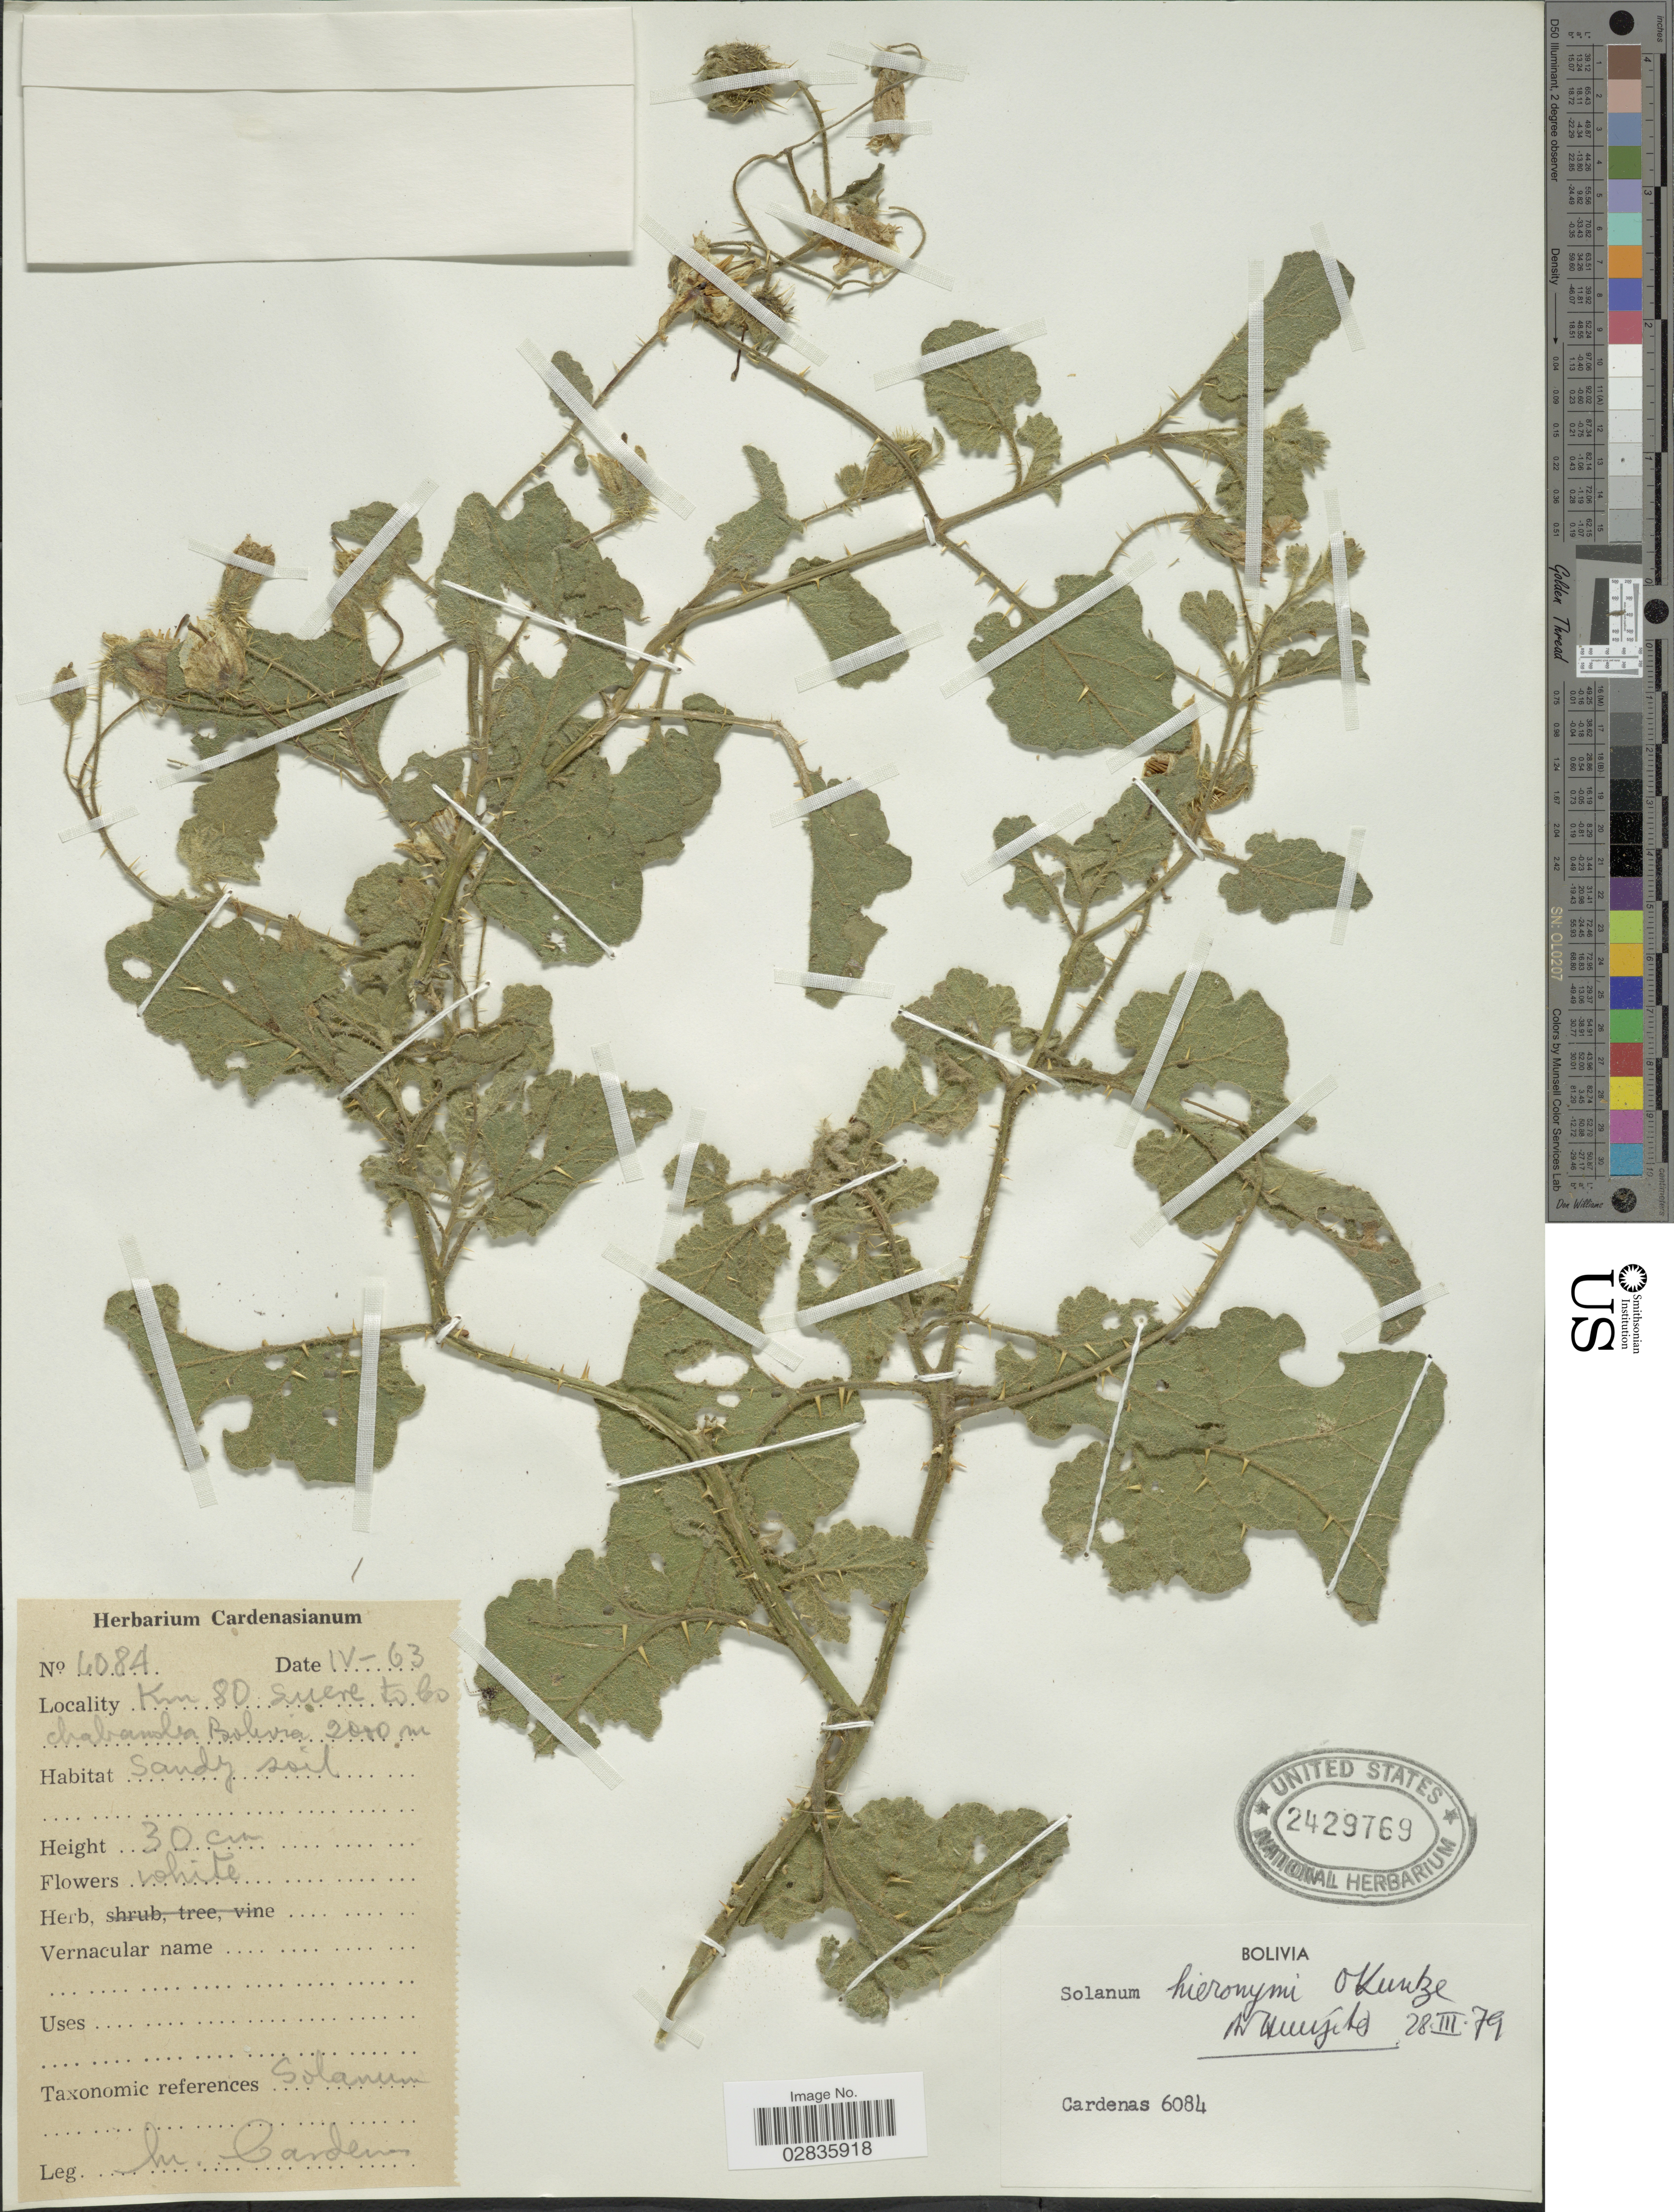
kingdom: Plantae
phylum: Tracheophyta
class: Magnoliopsida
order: Solanales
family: Solanaceae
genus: Solanum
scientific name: Solanum hieronymi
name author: Kuntze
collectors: M. Cárdenas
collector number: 6084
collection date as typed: Transcribed d/m/y: /4/63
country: Bolivia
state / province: Cochabamba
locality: Km 80 Sucre to Cochabamba.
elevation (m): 2000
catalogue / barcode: US 2429769